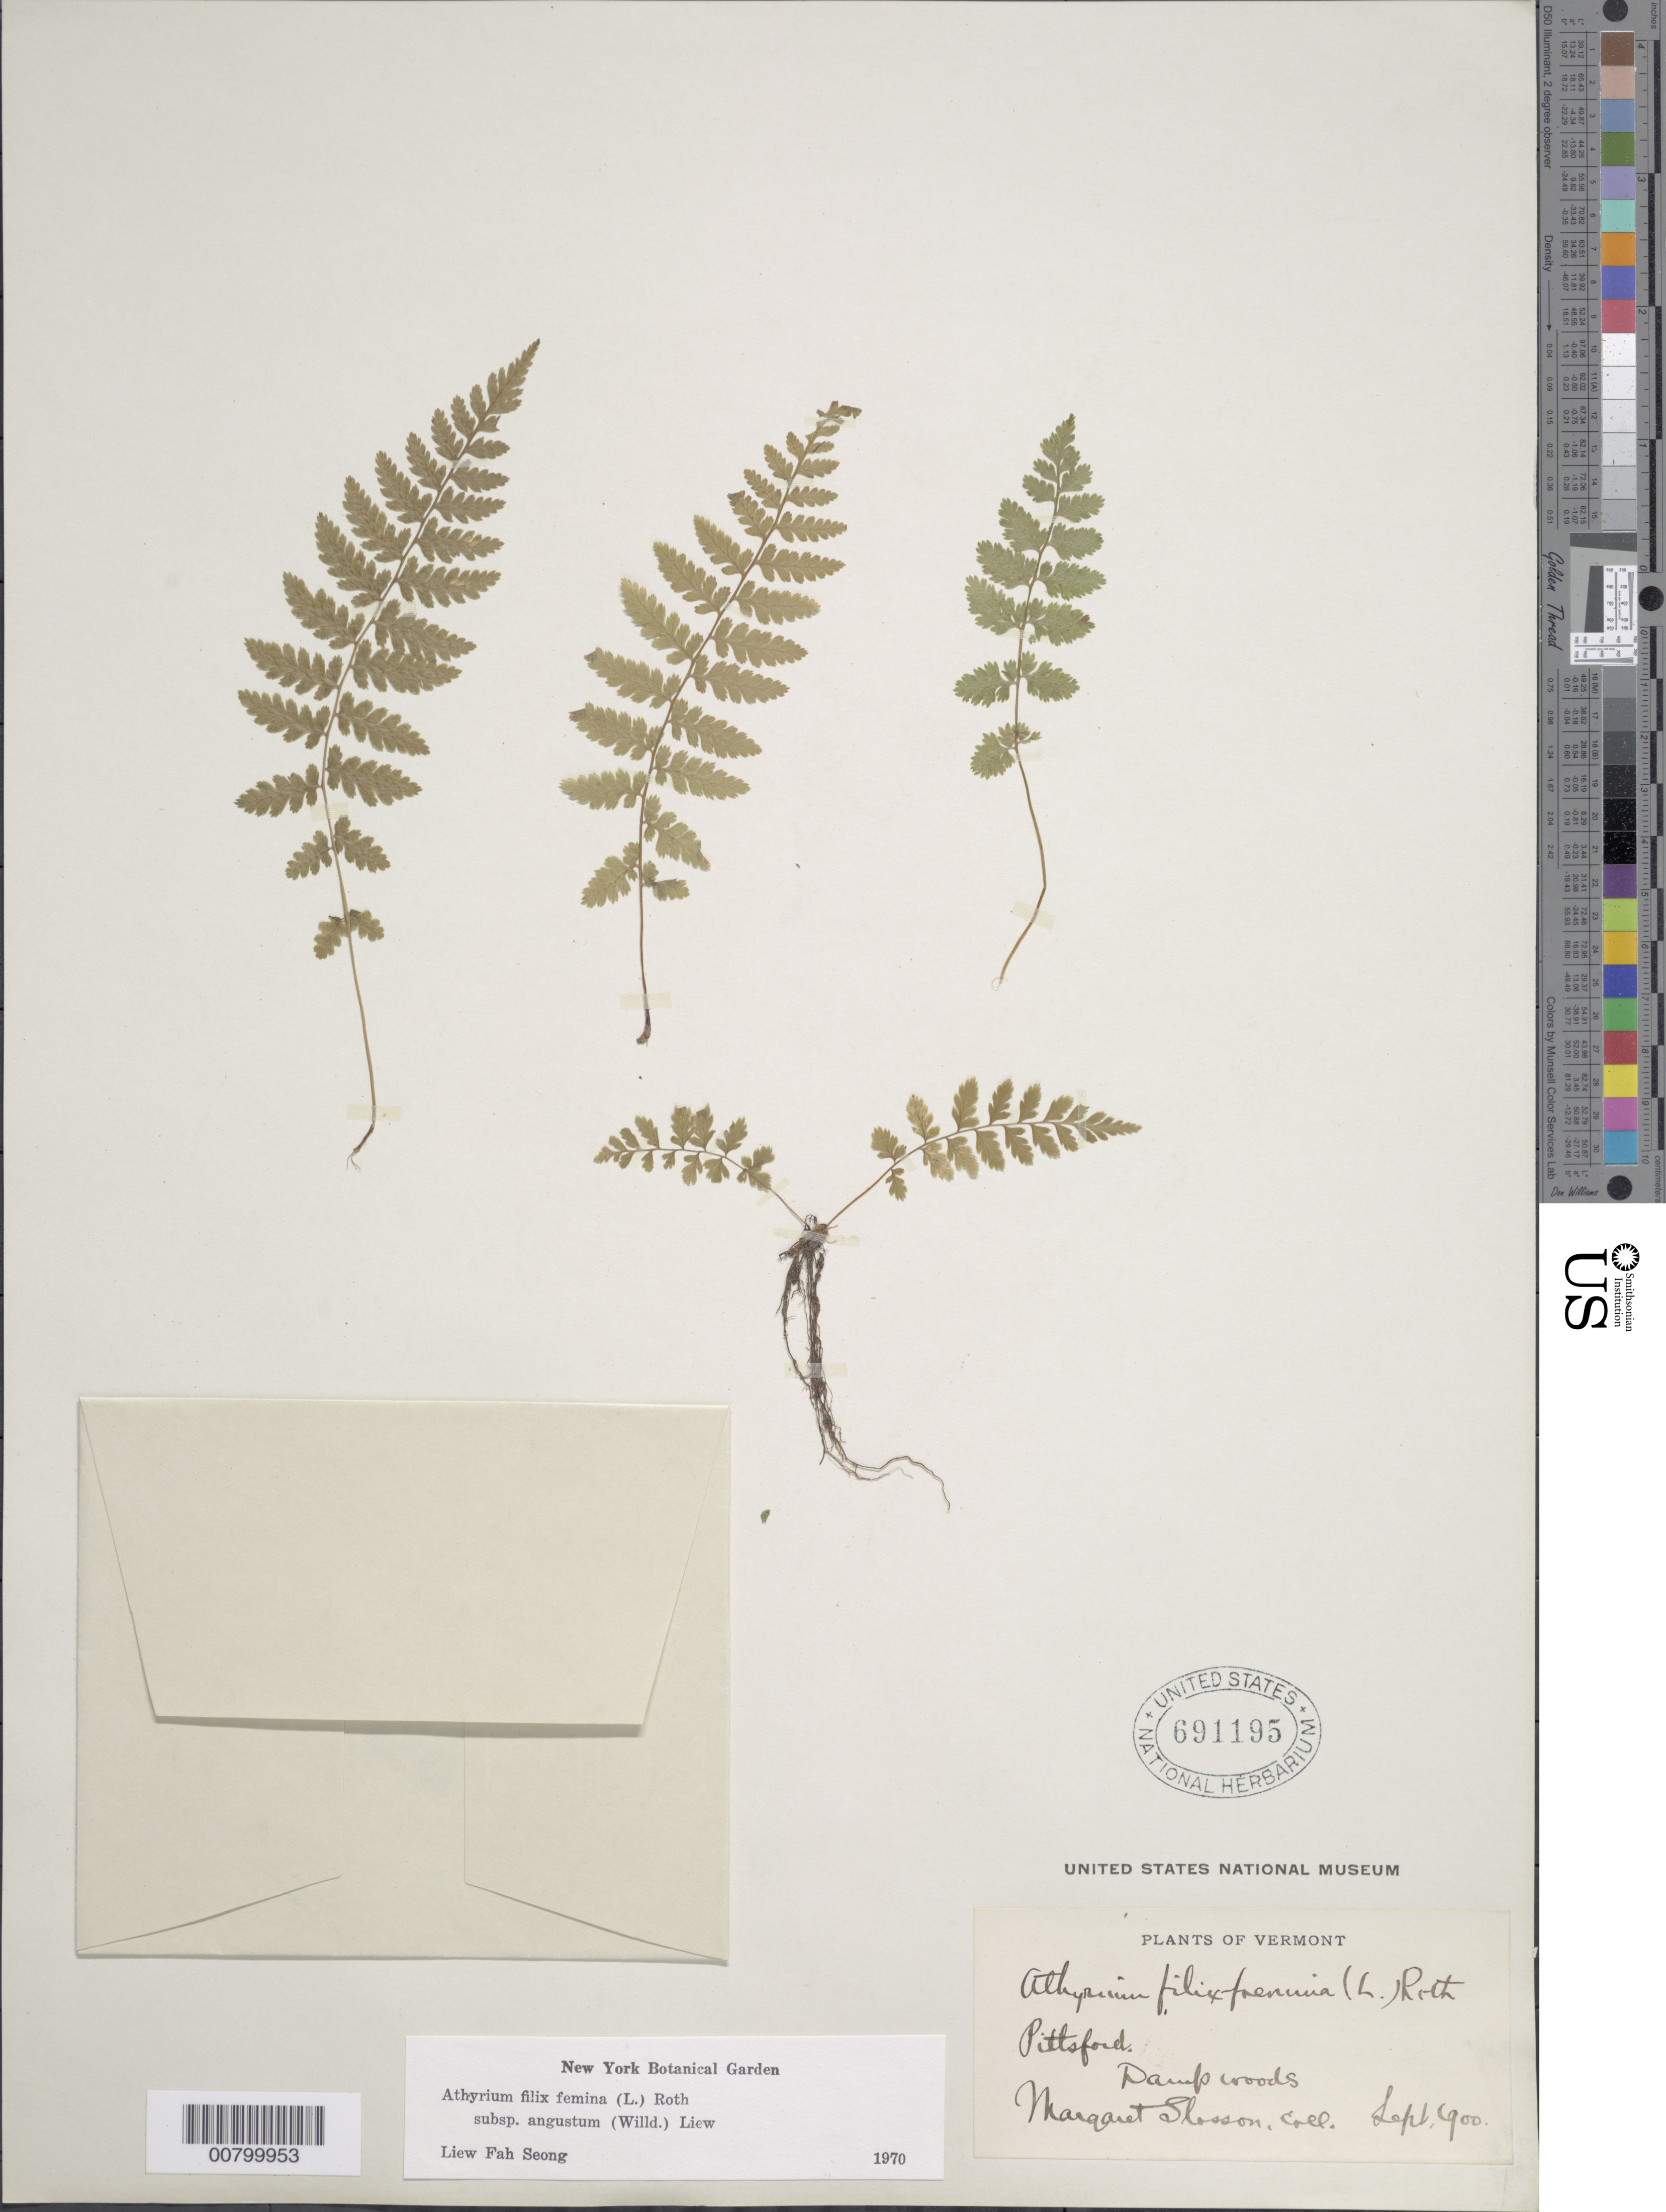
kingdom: Plantae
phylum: Tracheophyta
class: Polypodiopsida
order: Polypodiales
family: Athyriaceae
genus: Athyrium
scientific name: Athyrium filix-femina subsp. angustatum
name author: (Willd.) R.T. Clausen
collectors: M. Slosson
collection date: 1900-09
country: United States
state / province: Vermont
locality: Pittsford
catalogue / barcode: US 691195